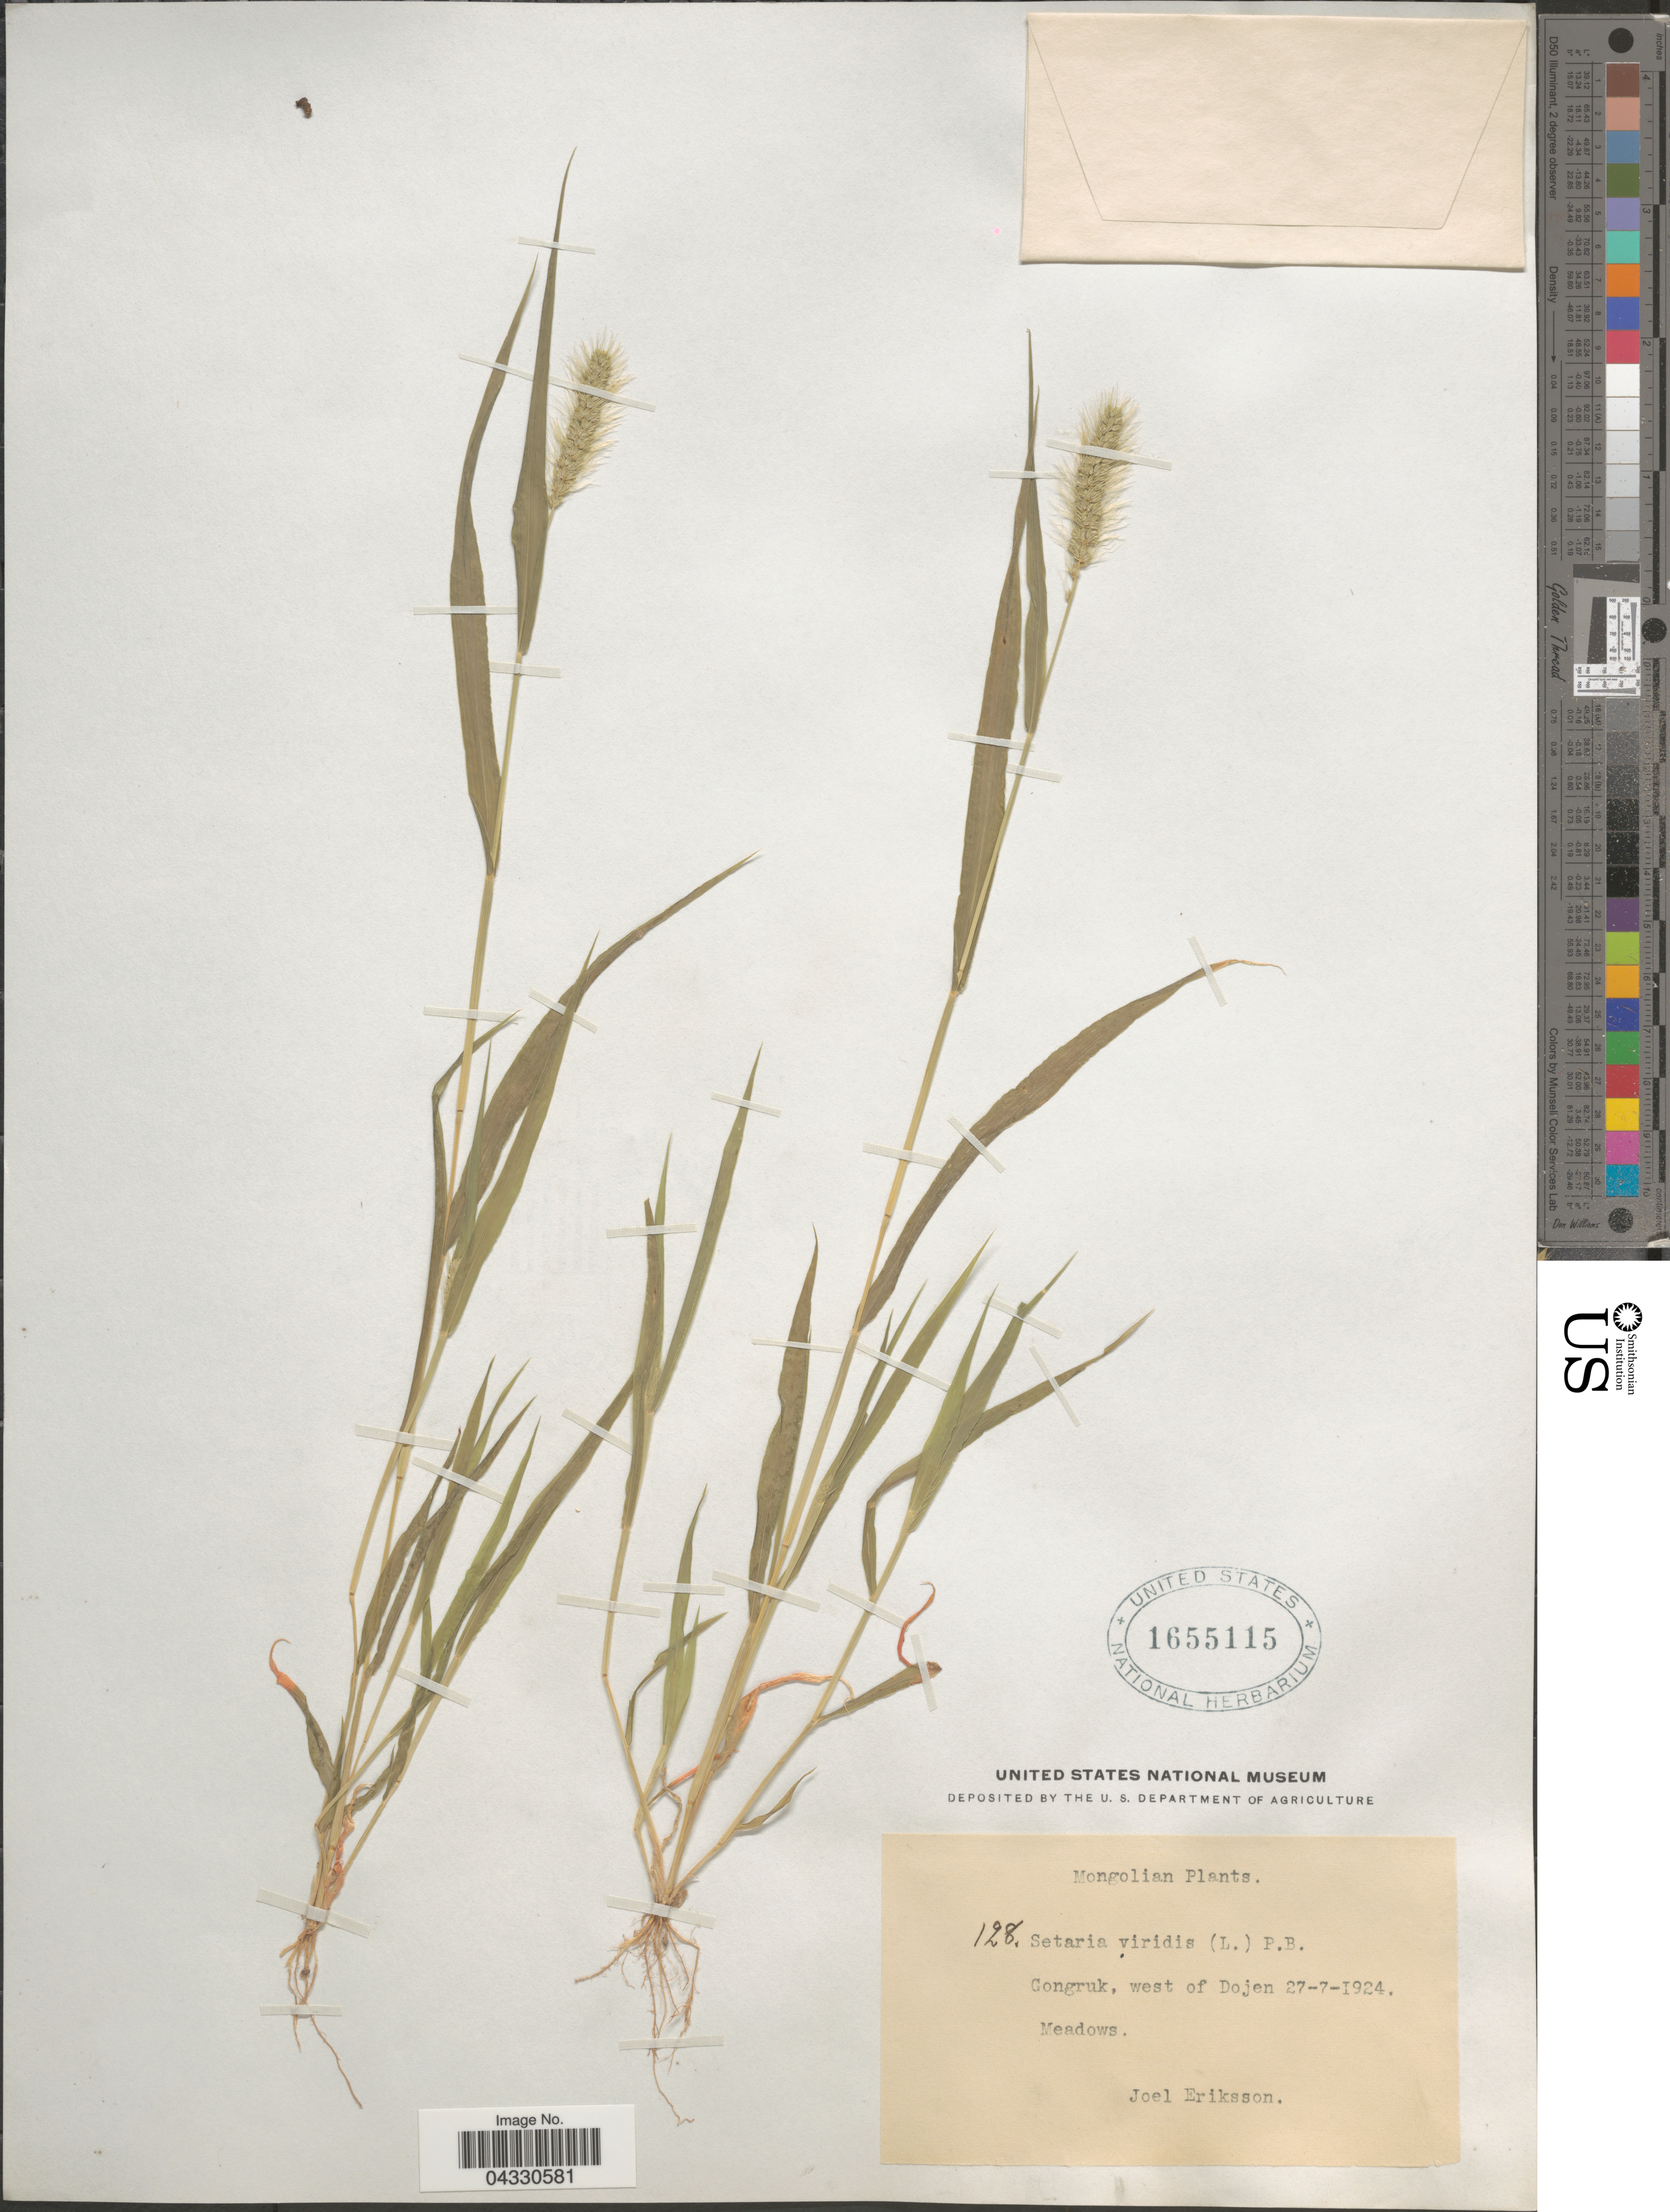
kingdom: Plantae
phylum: Tracheophyta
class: Liliopsida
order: Poales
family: Poaceae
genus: Setaria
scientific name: Setaria viridis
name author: (L.) P. Beauv.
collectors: J. Eriksson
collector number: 128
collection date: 1924-07-27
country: Mongolia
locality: Mongolian. Congruk, west of Dojen.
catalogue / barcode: US 1655115